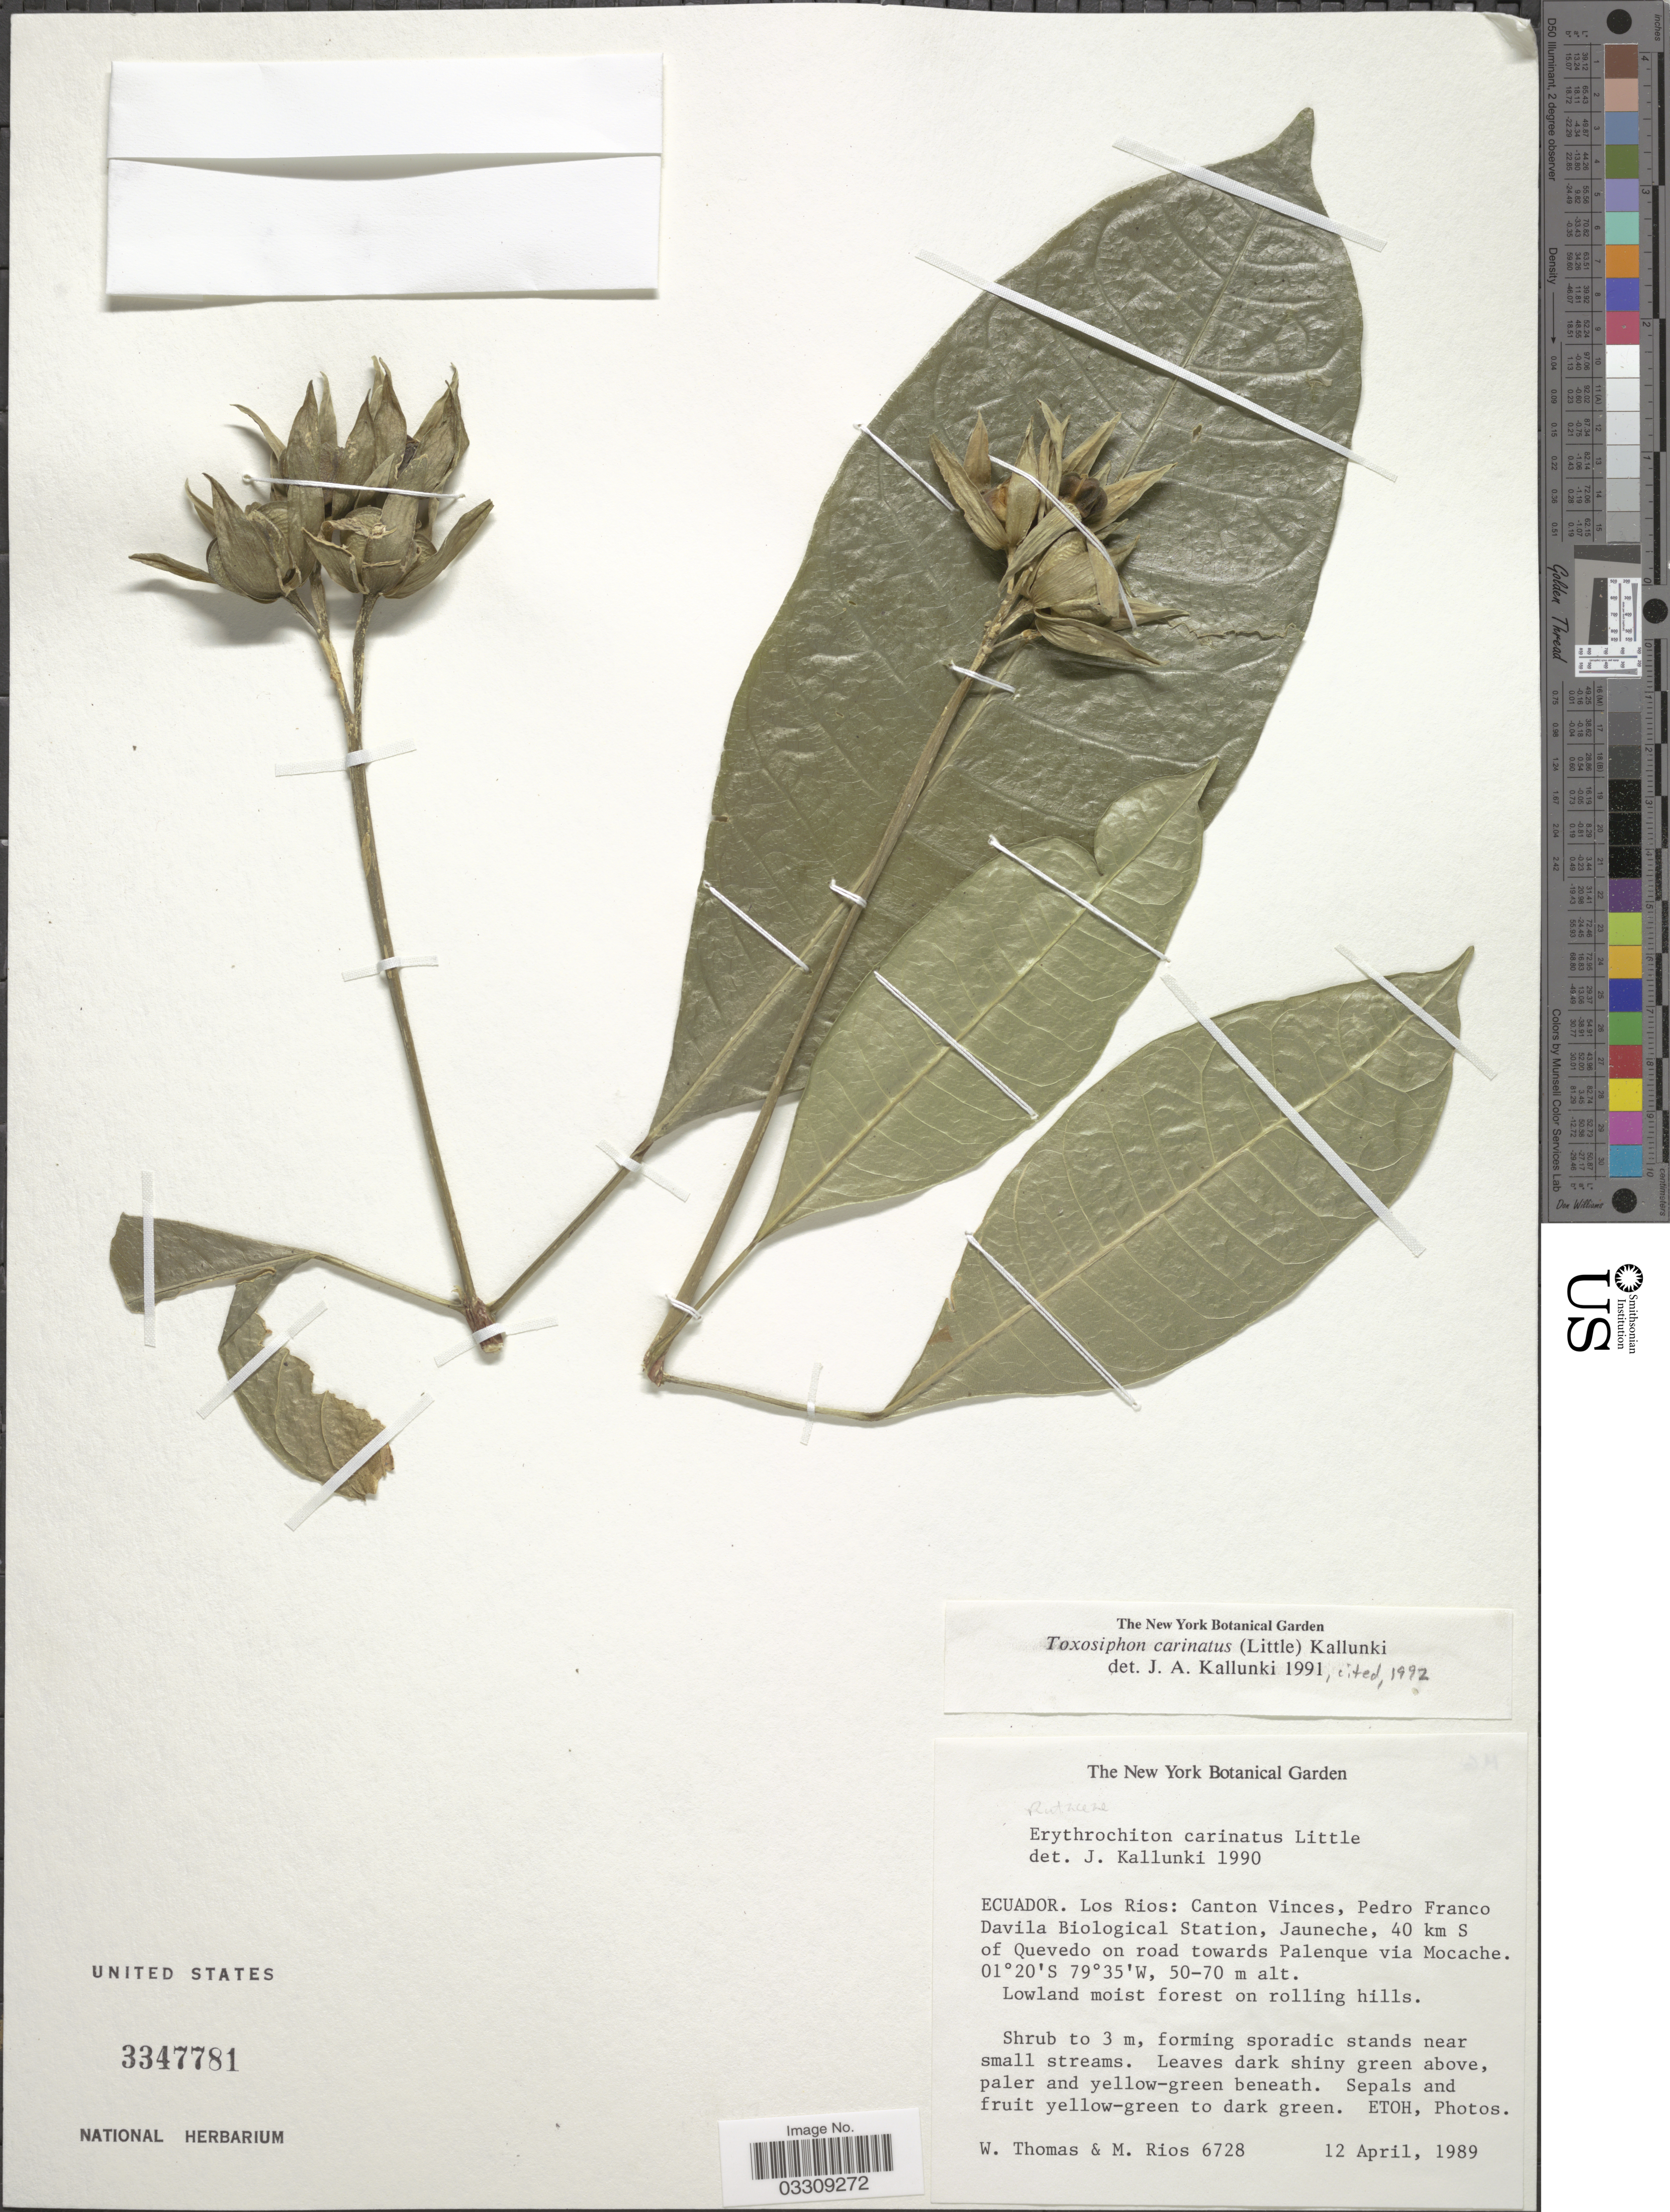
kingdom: Plantae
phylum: Tracheophyta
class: Magnoliopsida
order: Sapindales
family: Rutaceae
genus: Toxosiphon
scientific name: Toxosiphon carinatus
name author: (Little) Kallunki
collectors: W. Thomas & M. Rios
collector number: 6728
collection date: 1989-04-12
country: Ecuador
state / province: Los Ríos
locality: Canton Vinces, Pedro Franco Davila Biological Station, Jauneche, 40 km S of Quevedo on road towards Palenque via Mocache.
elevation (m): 50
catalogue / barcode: US 3347781